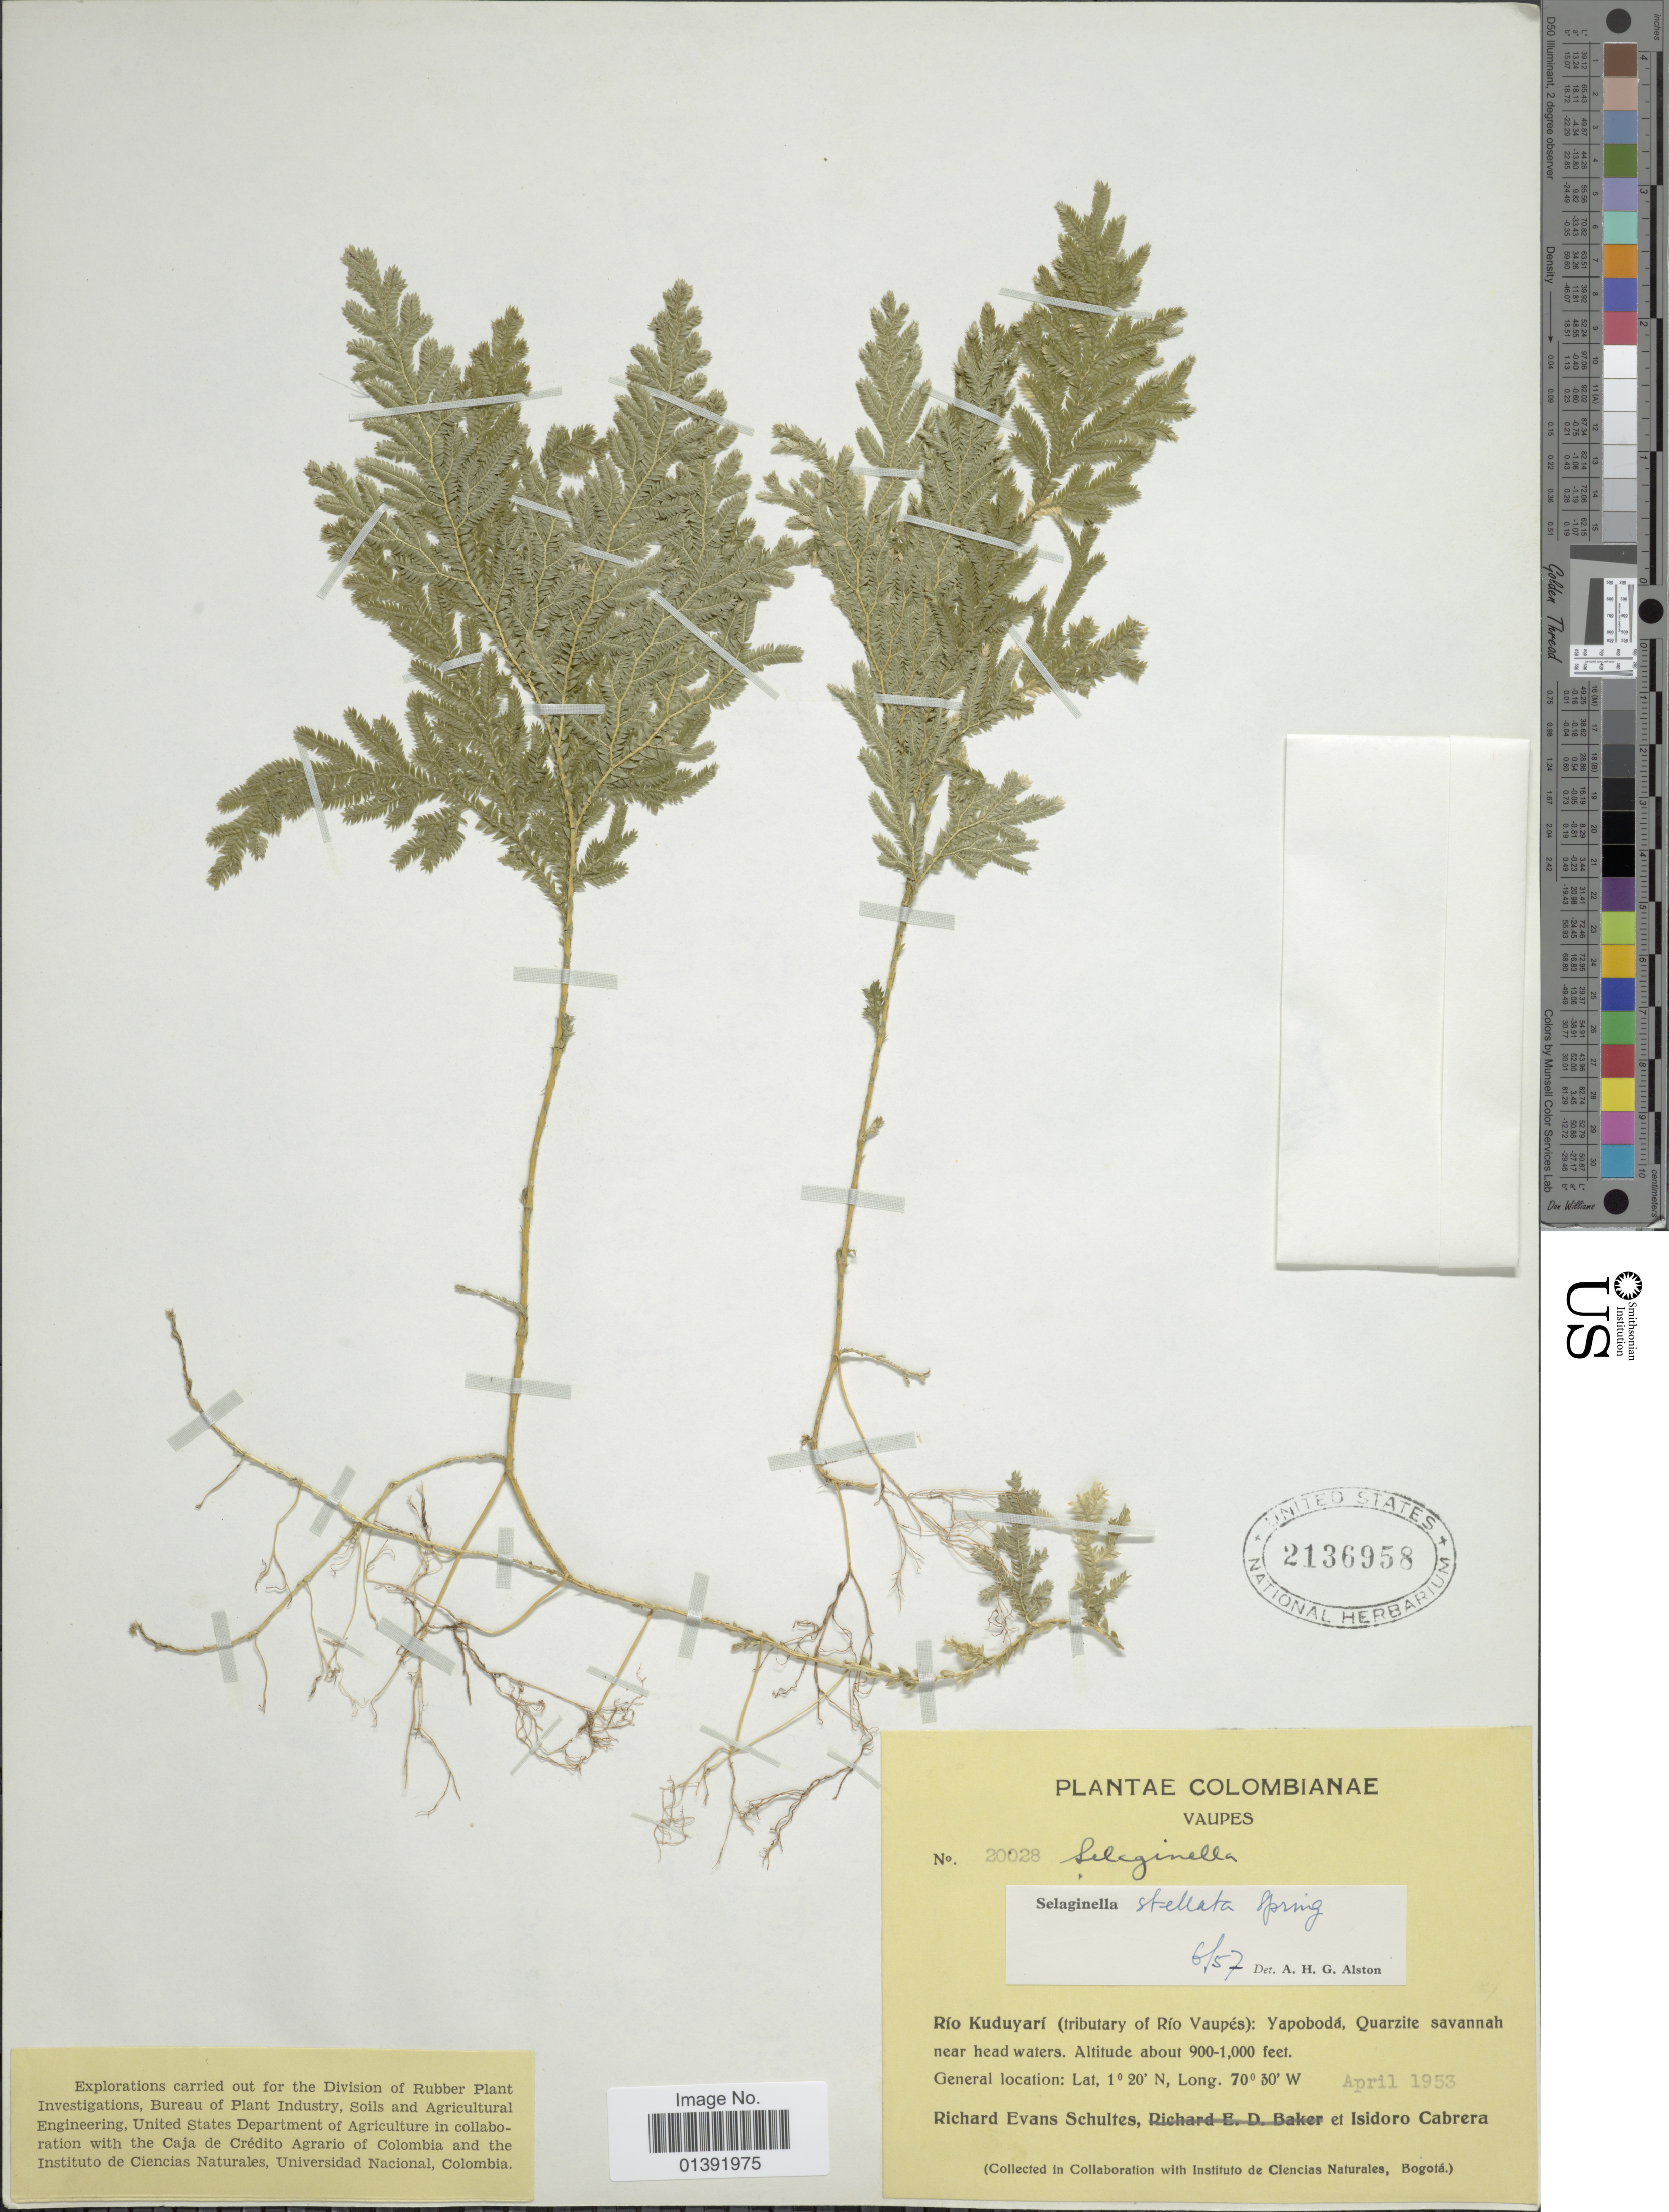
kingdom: Plantae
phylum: Tracheophyta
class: Lycopodiopsida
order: Selaginellales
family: Selaginellaceae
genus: Selaginella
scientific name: Selaginella stellata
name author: Spring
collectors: R. E. Schultes & I. Cabrera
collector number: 20028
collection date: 1953-04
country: Colombia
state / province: Vaupés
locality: Rio Kuduyari (tributary of Rio Vaupés): Yapobodá, Quartzite savannah near head waters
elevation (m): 274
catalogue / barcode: US 2136958